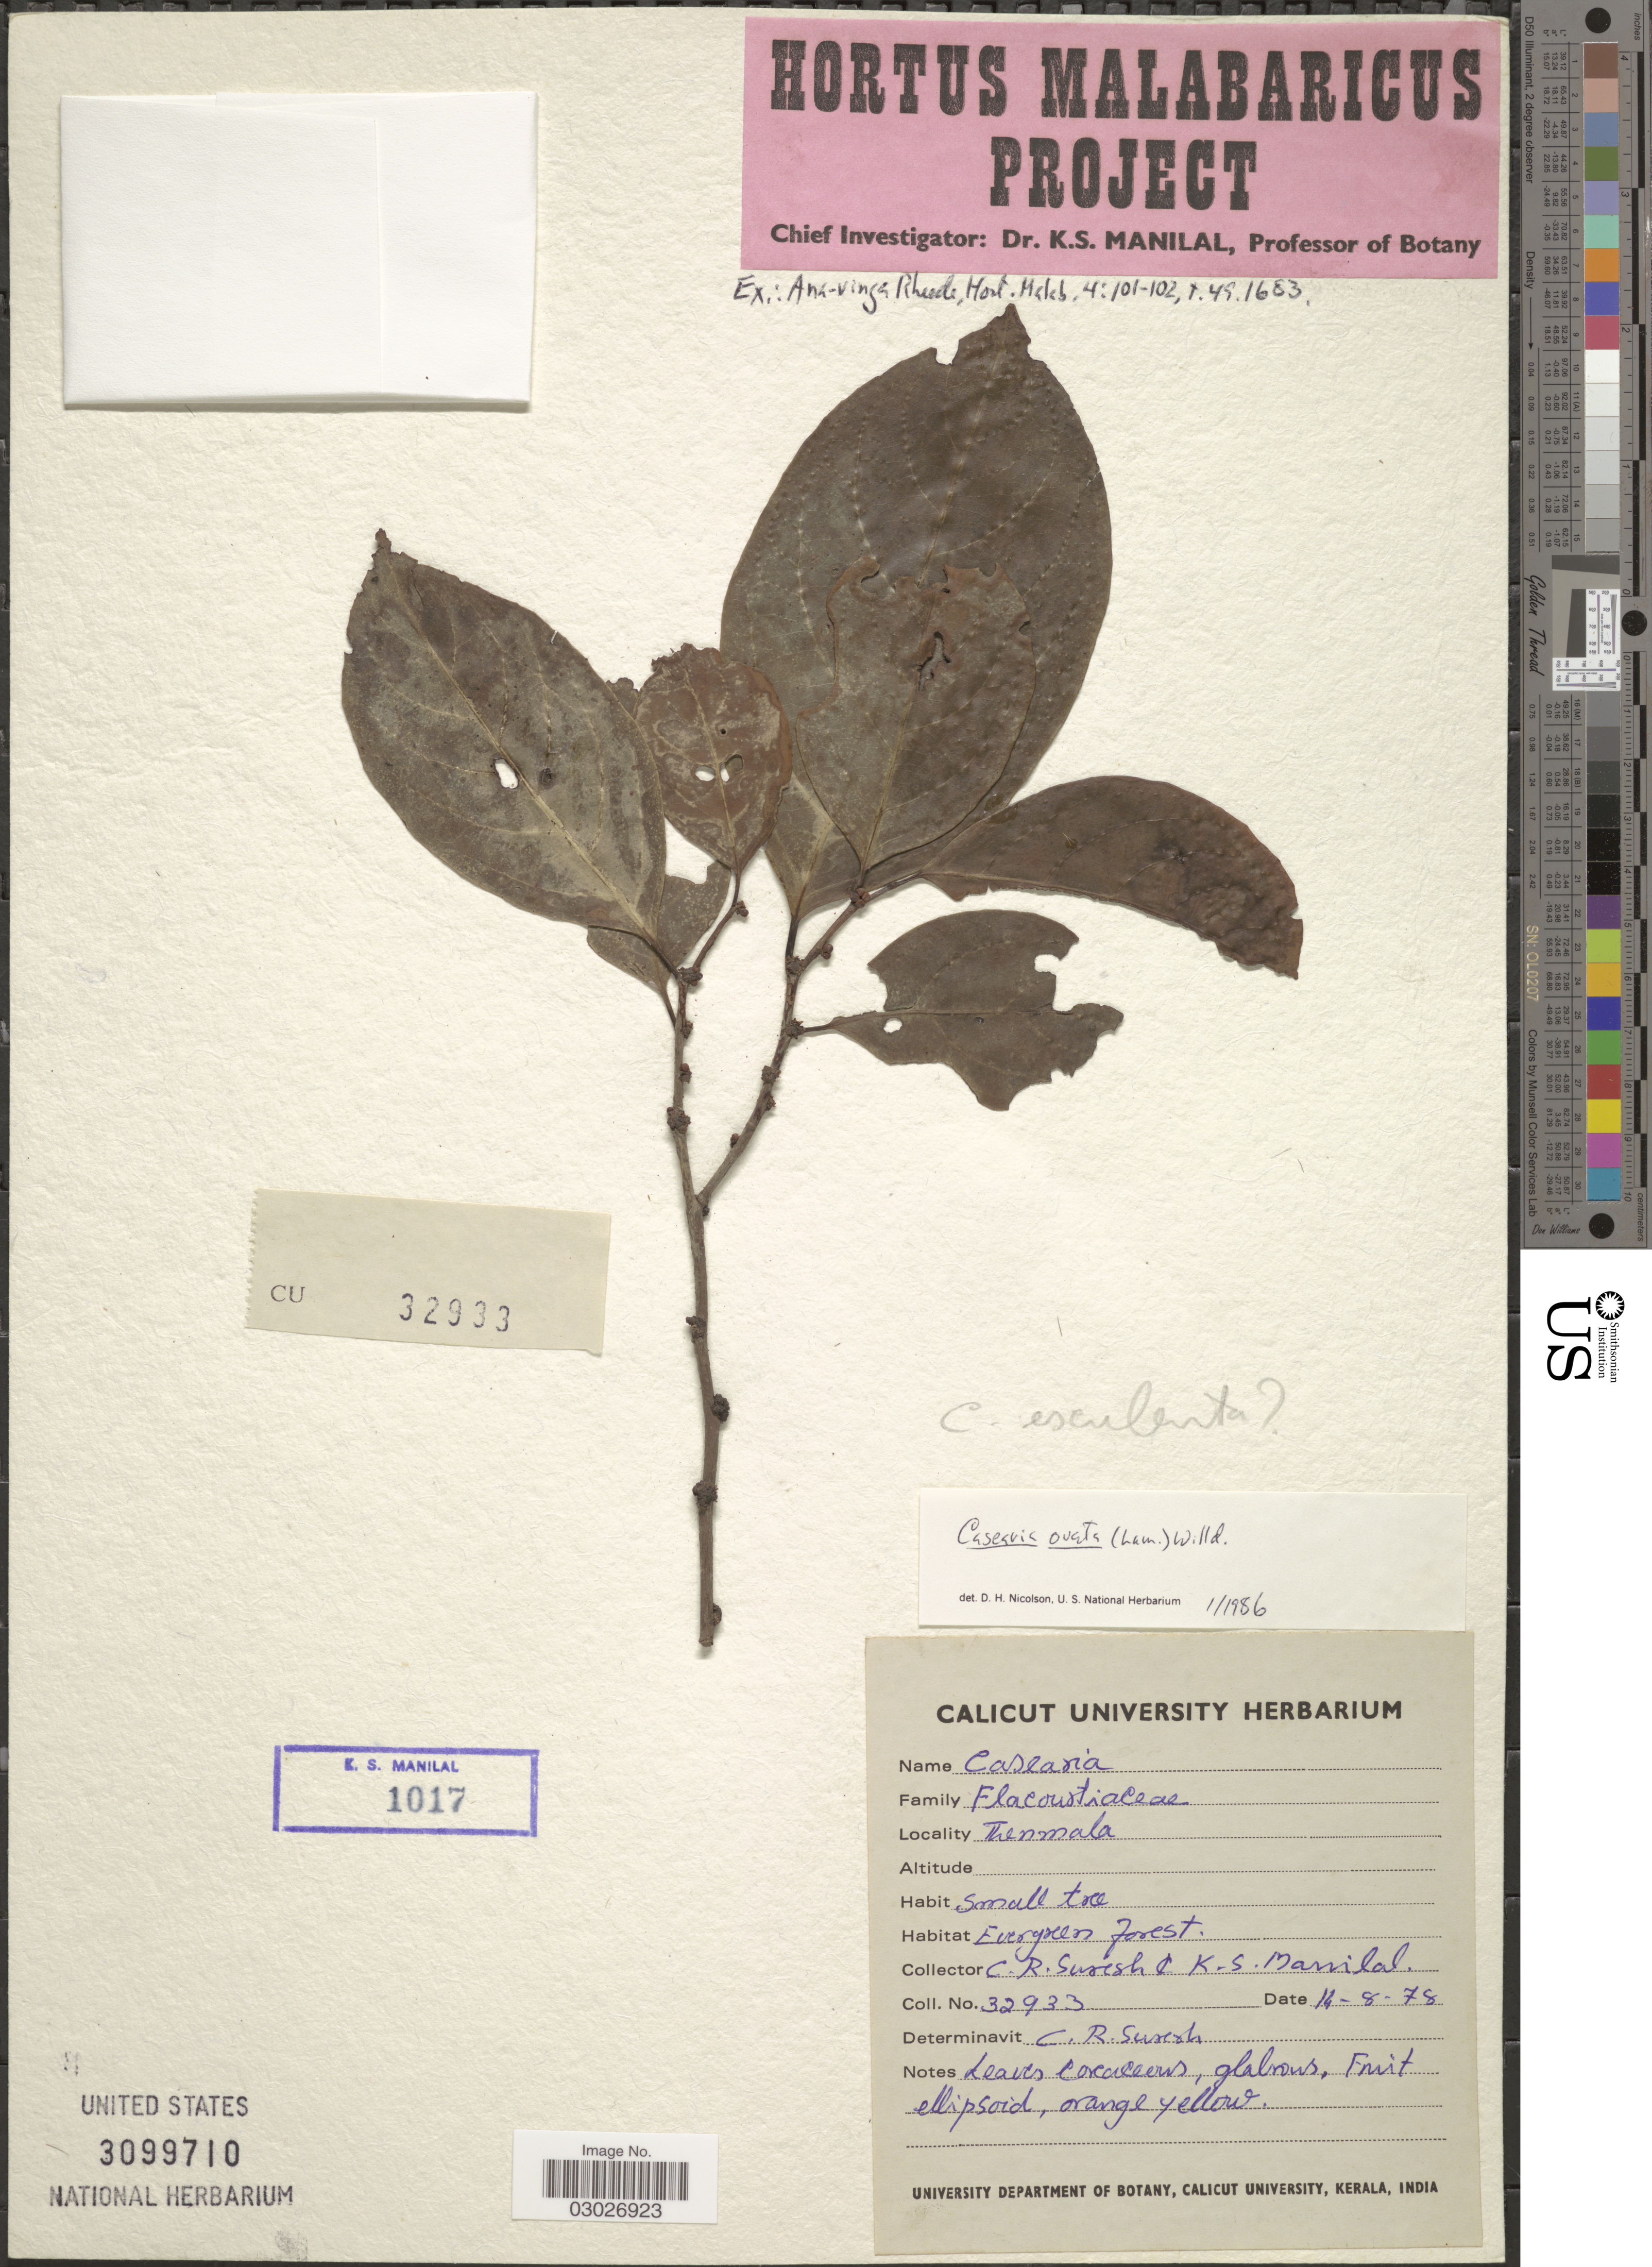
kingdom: Plantae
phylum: Tracheophyta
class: Magnoliopsida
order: Malpighiales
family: Salicaceae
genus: Casearia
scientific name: Casearia ovata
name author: (Lam.) Willd.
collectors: C. Suresh & K. Manilal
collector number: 32933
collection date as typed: Transcribed d/m/y: 14/8/78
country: India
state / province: Kerala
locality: Thenmala. Evergreen forest.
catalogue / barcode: US 3099710